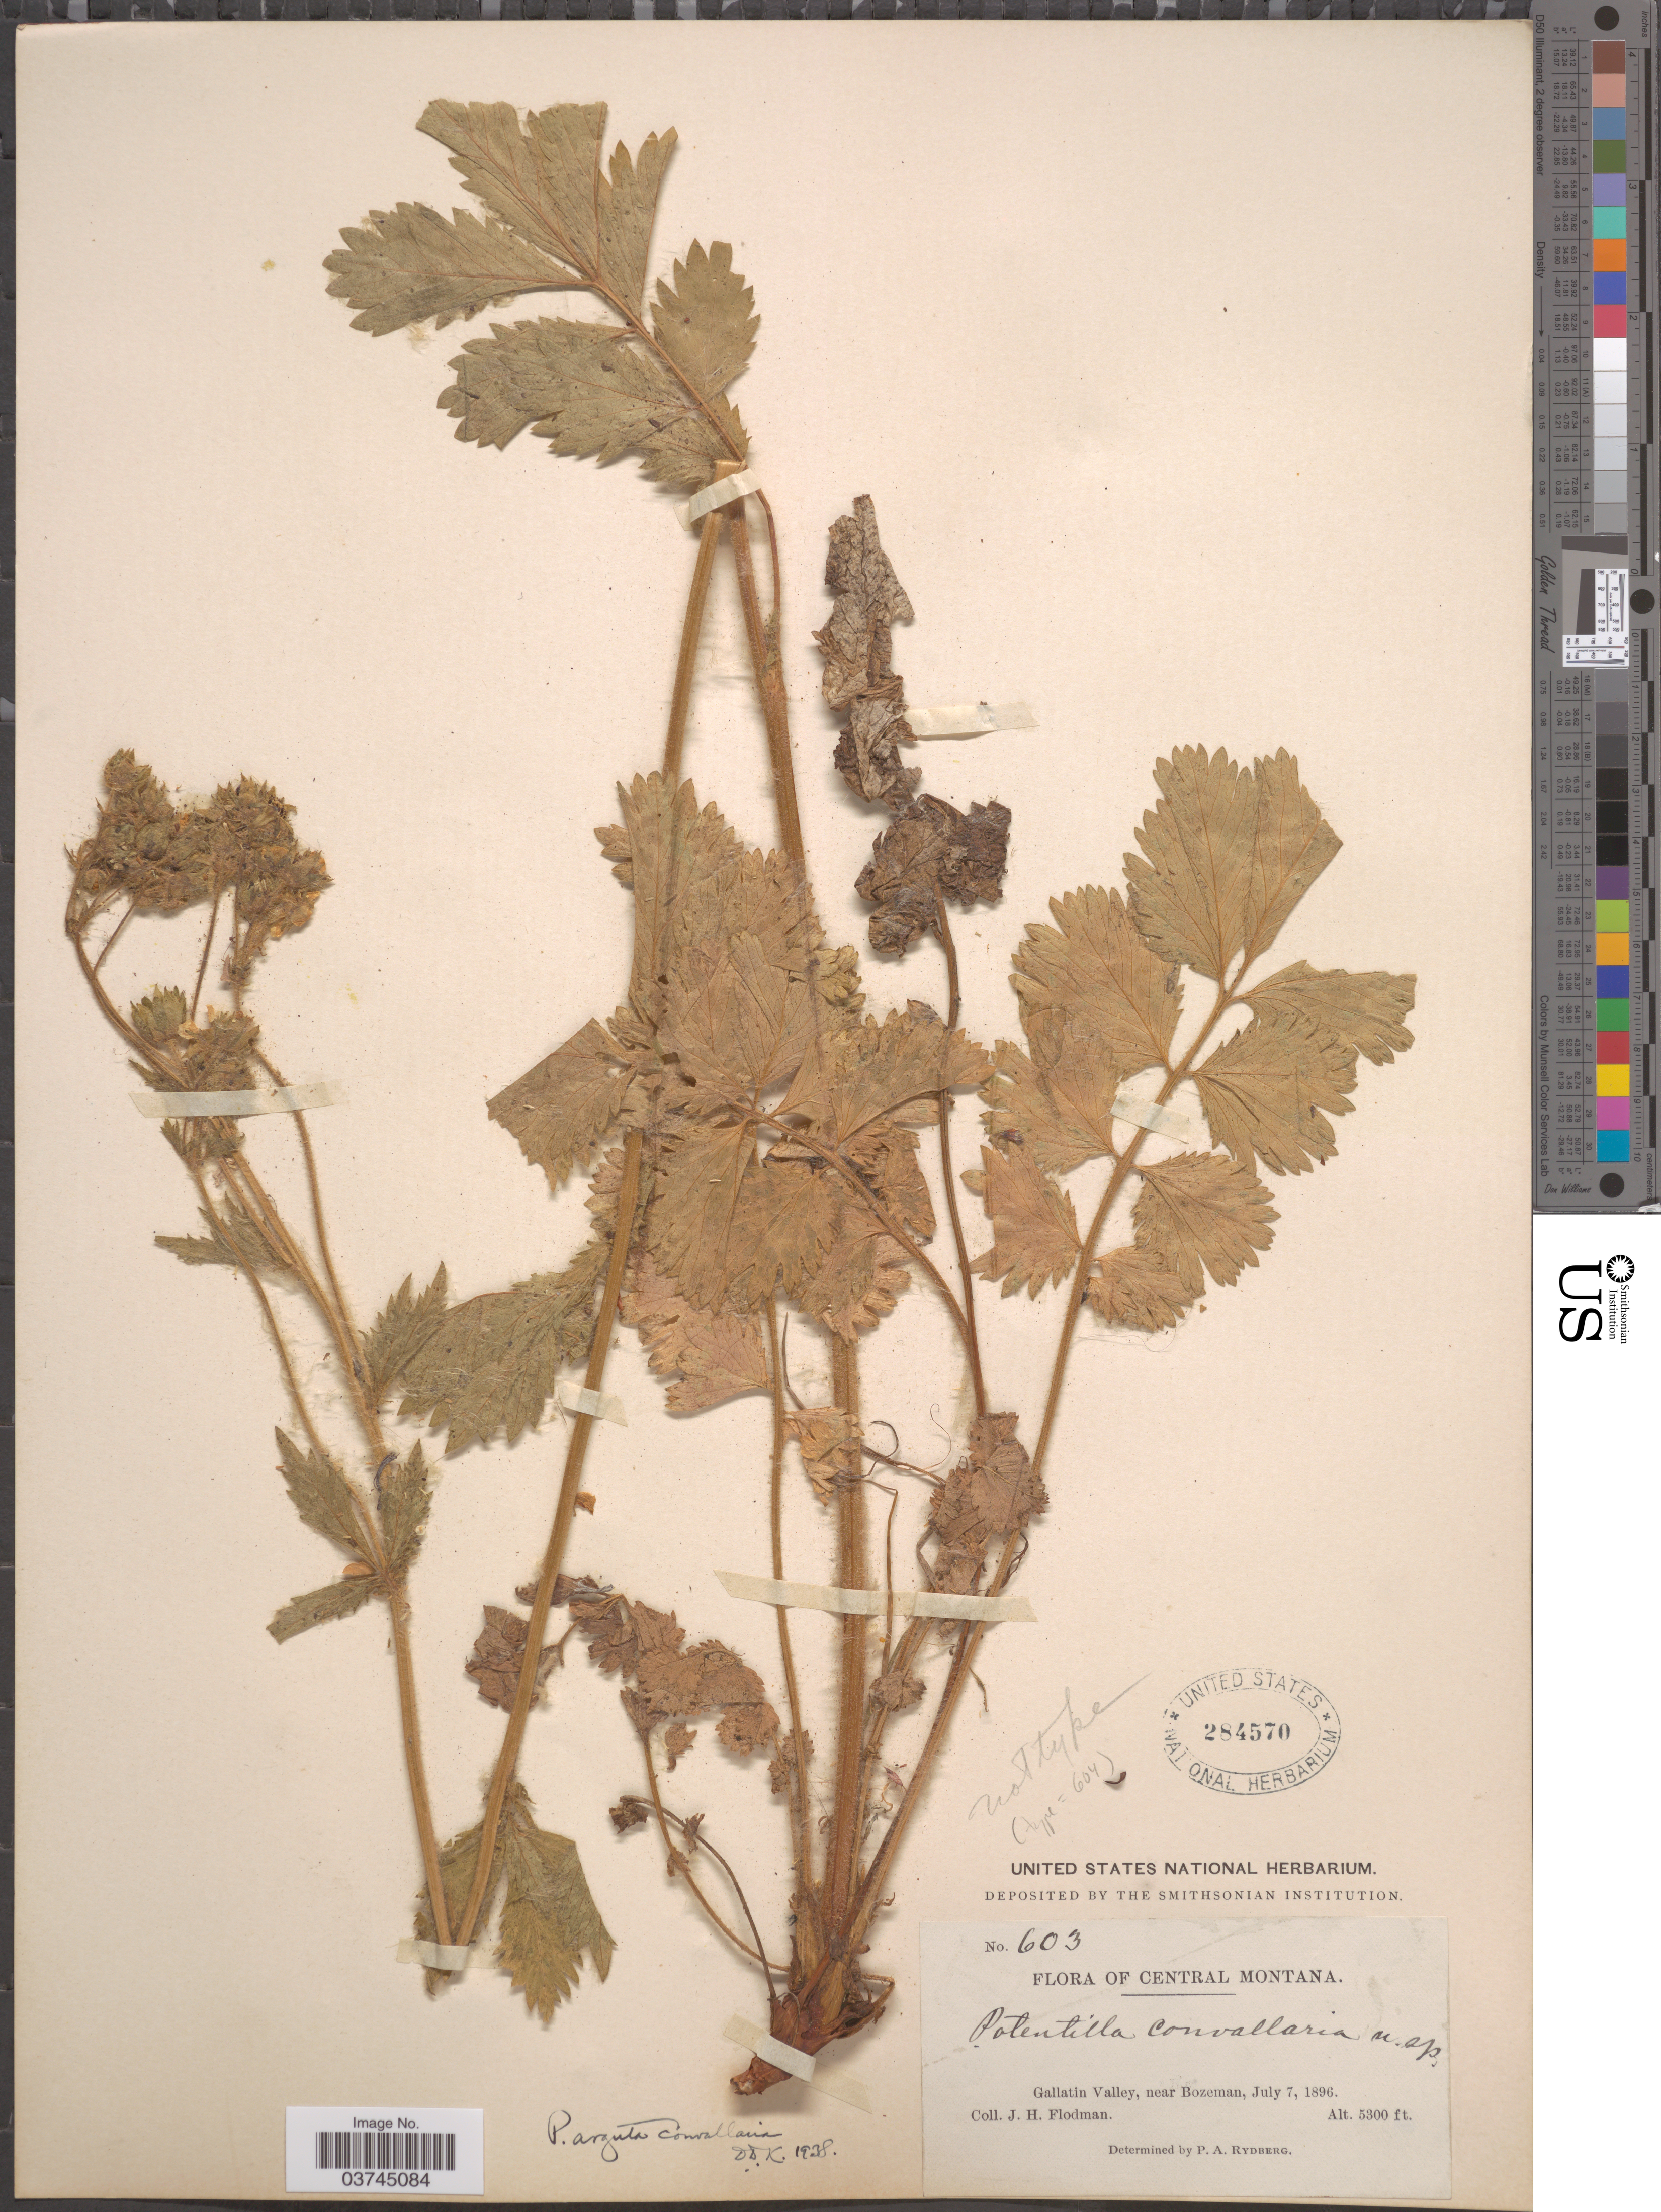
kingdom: Plantae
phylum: Tracheophyta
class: Magnoliopsida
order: Rosales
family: Rosaceae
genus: Drymocallis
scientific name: Drymocallis convallaria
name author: (Rydb.) Rydb.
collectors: J. Flodman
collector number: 603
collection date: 1896-07-07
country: United States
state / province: Montana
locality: Central Montana. Gallatin Valley, near Bozeman.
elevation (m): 1615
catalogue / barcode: US 284570